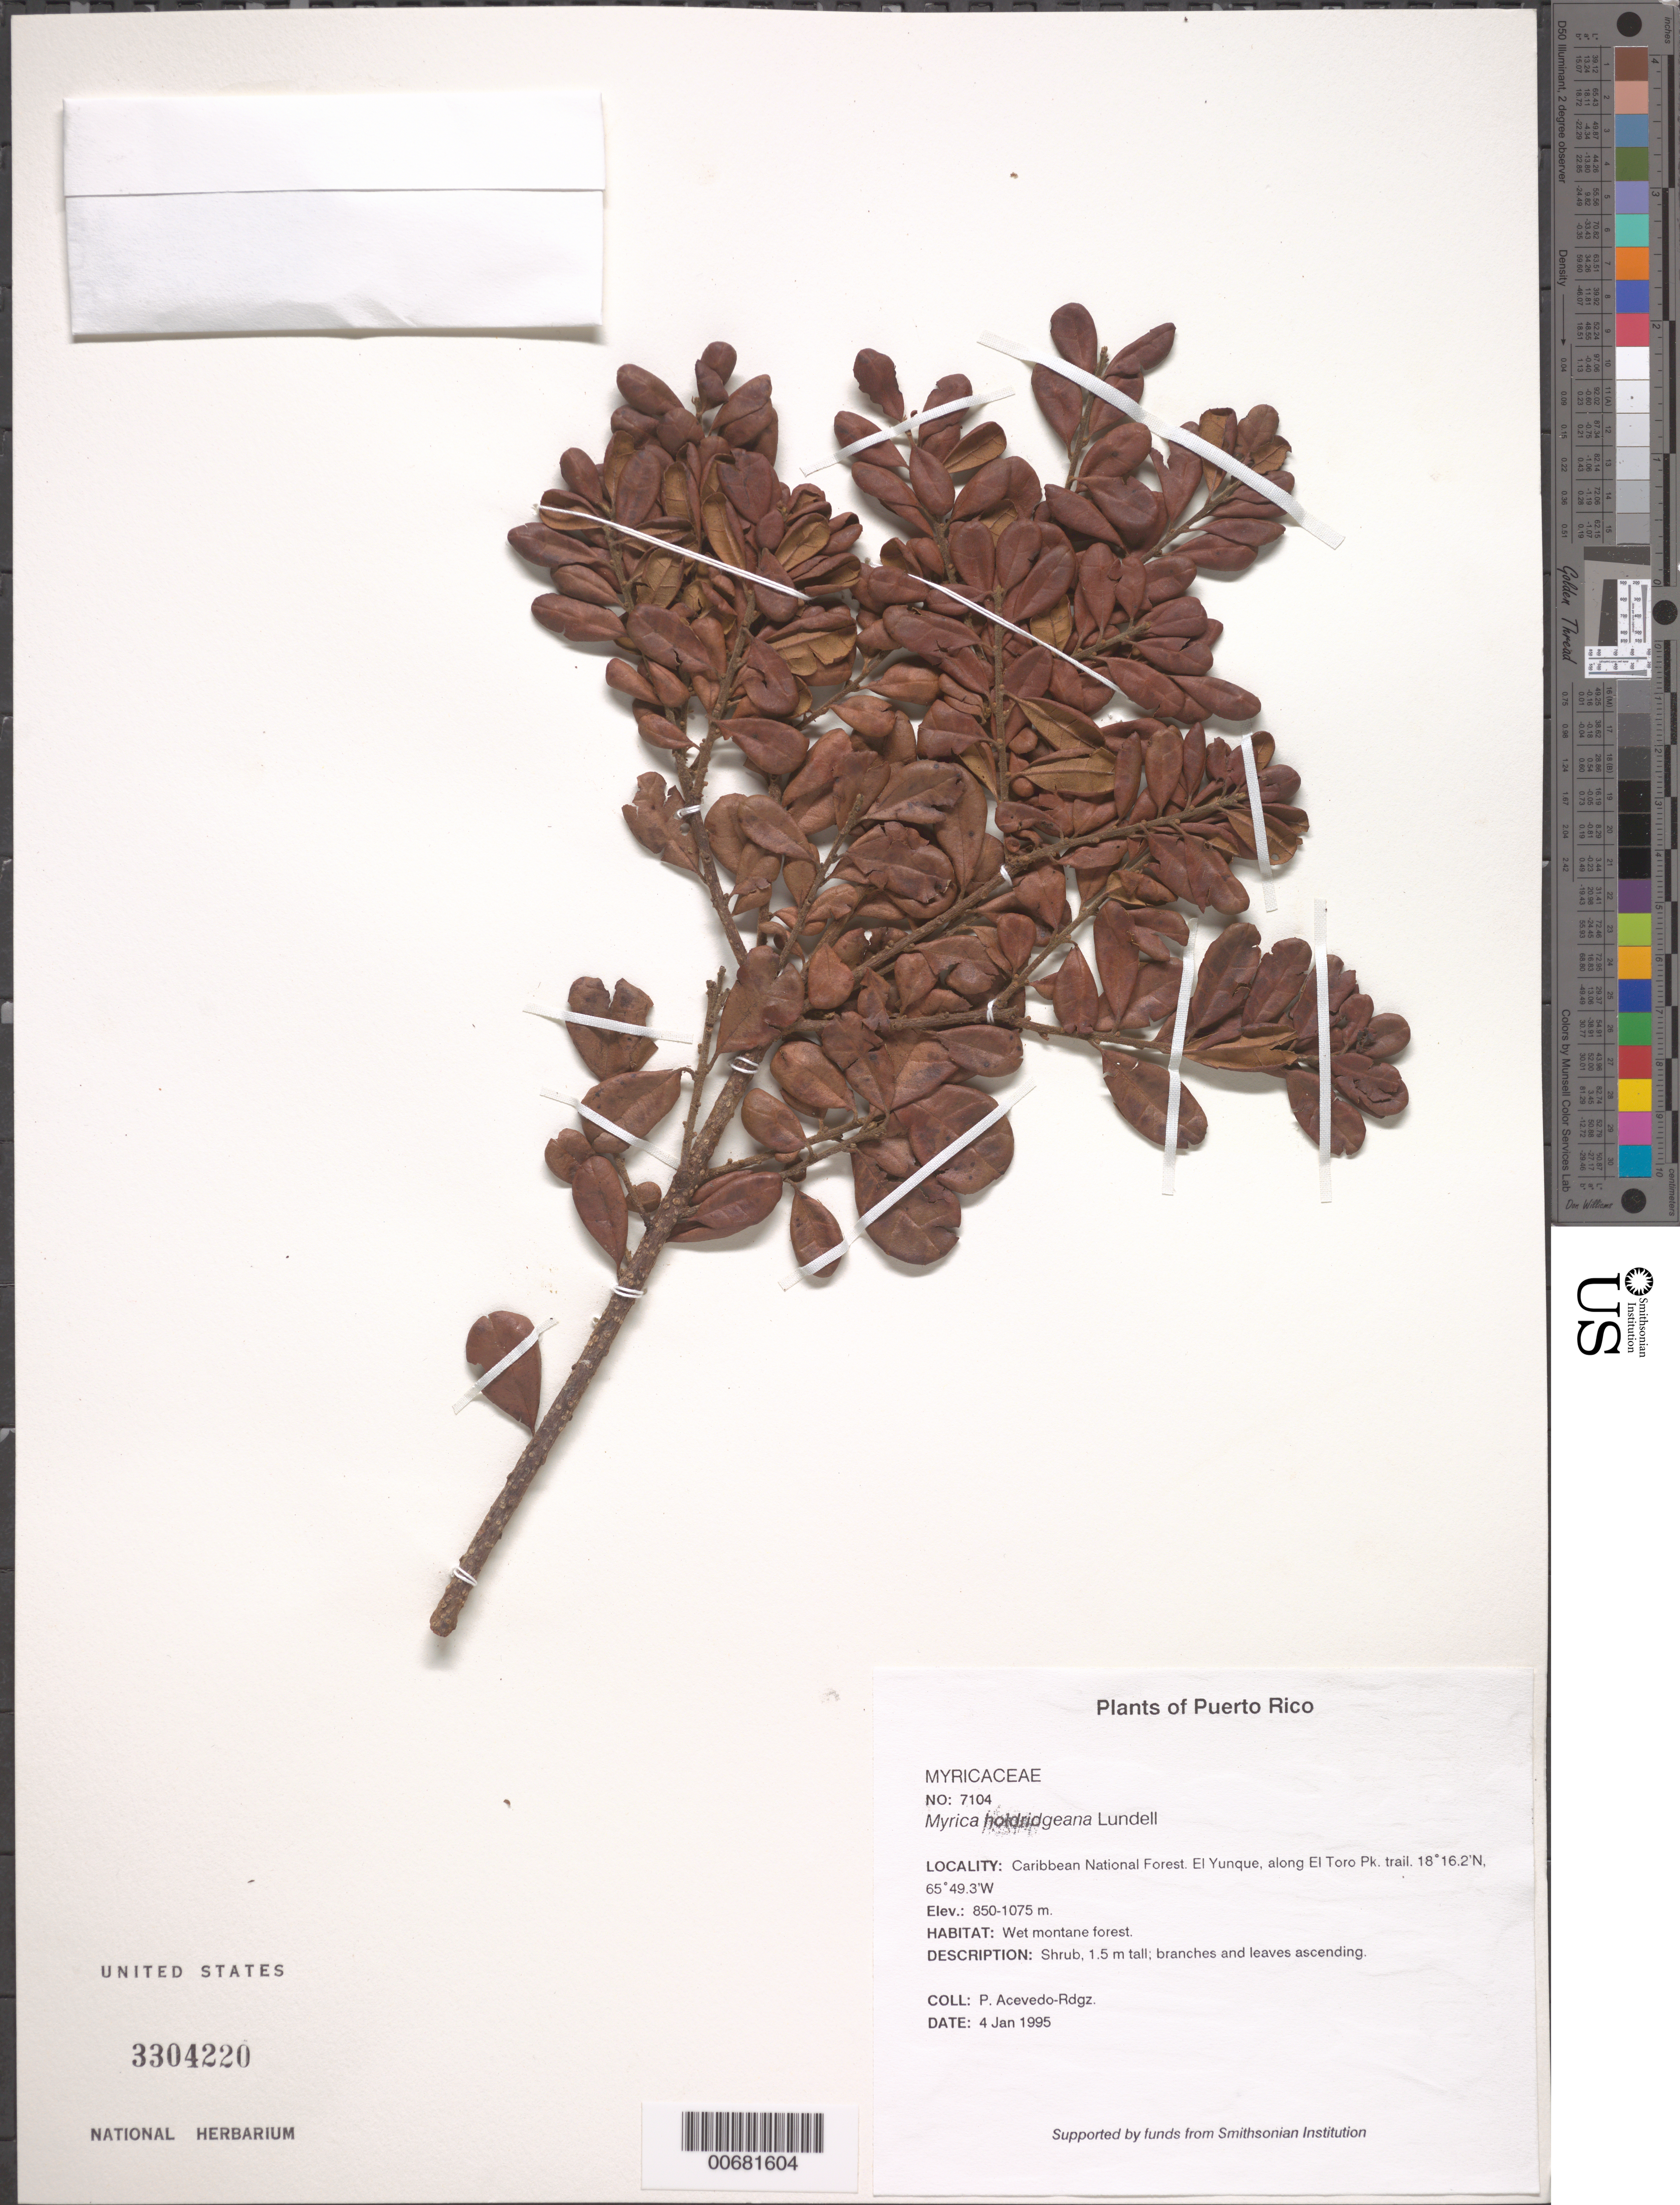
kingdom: Plantae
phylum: Tracheophyta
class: Magnoliopsida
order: Fagales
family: Myricaceae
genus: Morella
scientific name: Morella holdridgeana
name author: (Lundell) Wilbur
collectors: P. Acevedo-Rodr.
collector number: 7104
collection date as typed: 04 Jan 1995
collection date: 1995-01-04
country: Puerto Rico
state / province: Río Grande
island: Puerto Rico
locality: Río Grande; Caribbean National Forest. El Yunque, along El Toro Pk. trail.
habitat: Wet montane forest.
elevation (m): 850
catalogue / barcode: US 3304220